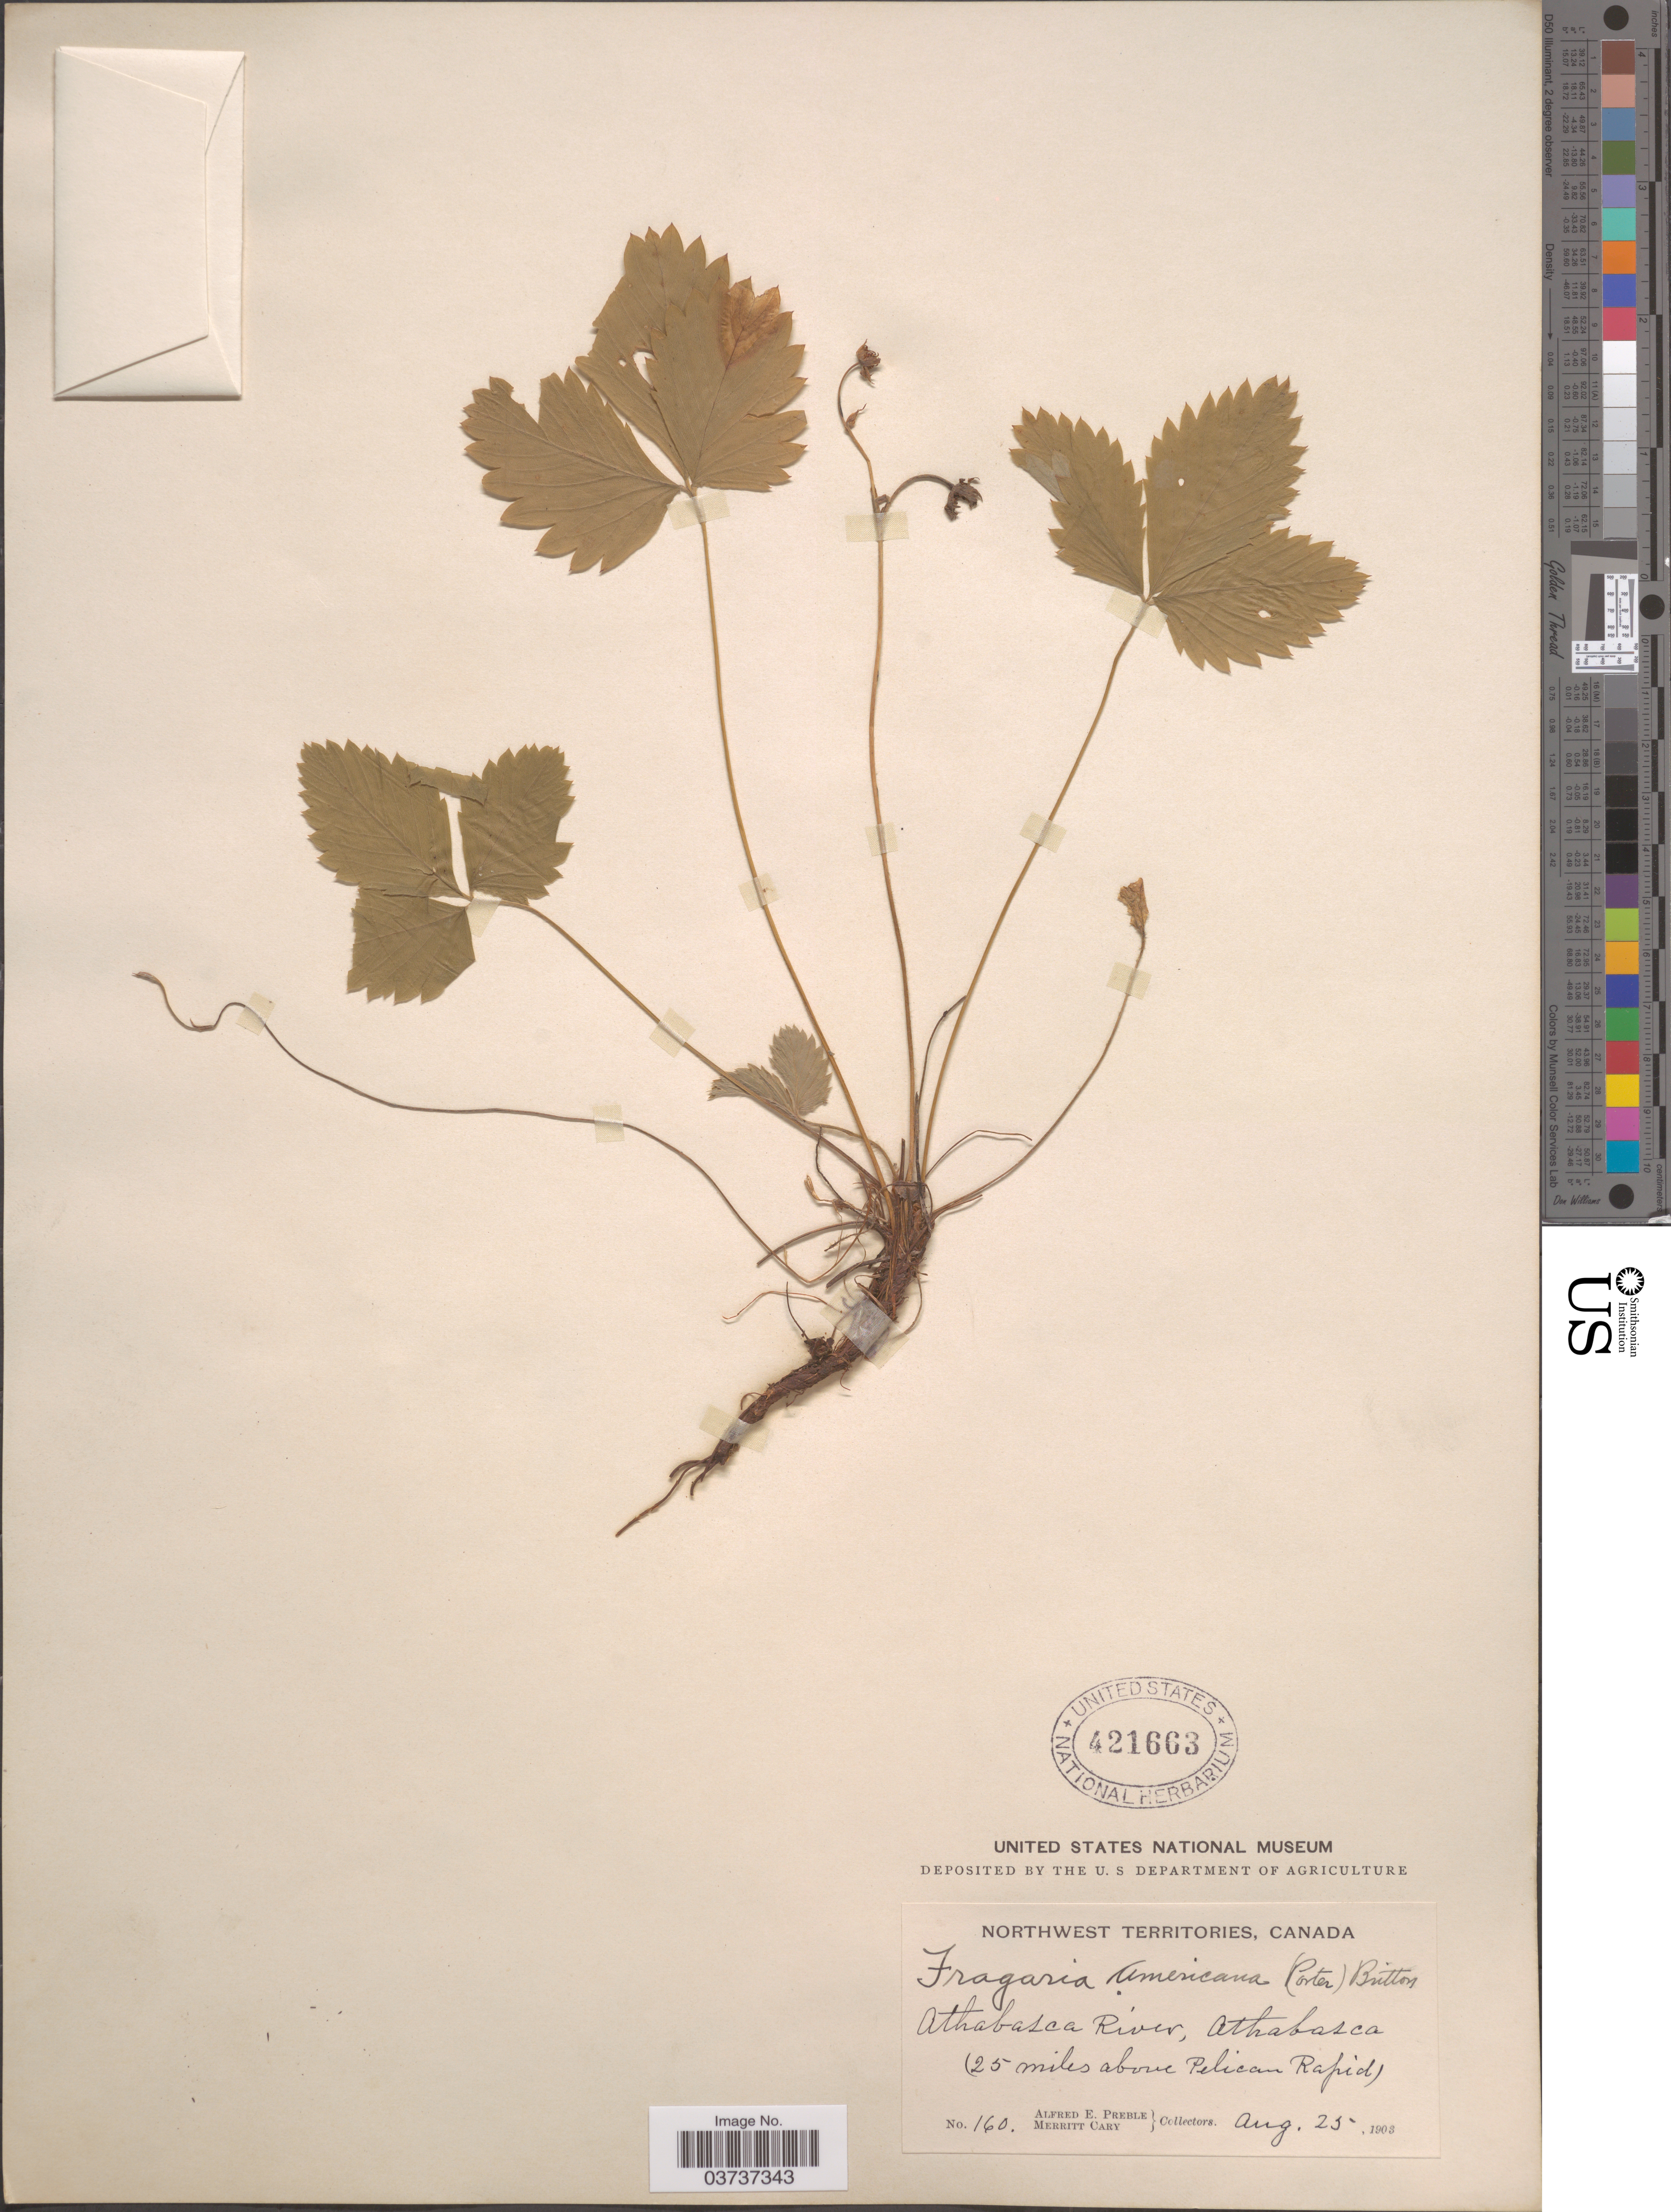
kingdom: Plantae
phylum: Tracheophyta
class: Magnoliopsida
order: Rosales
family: Rosaceae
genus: Fragaria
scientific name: Fragaria vesca subsp. americana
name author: (Porter) Staudt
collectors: A. Preble & M. Cary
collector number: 160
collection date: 1903-08-25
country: Canada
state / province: Northwest Territories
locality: Athabasca River, Athabasca (25 miles above Pelican Rapid).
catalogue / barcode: US 421663